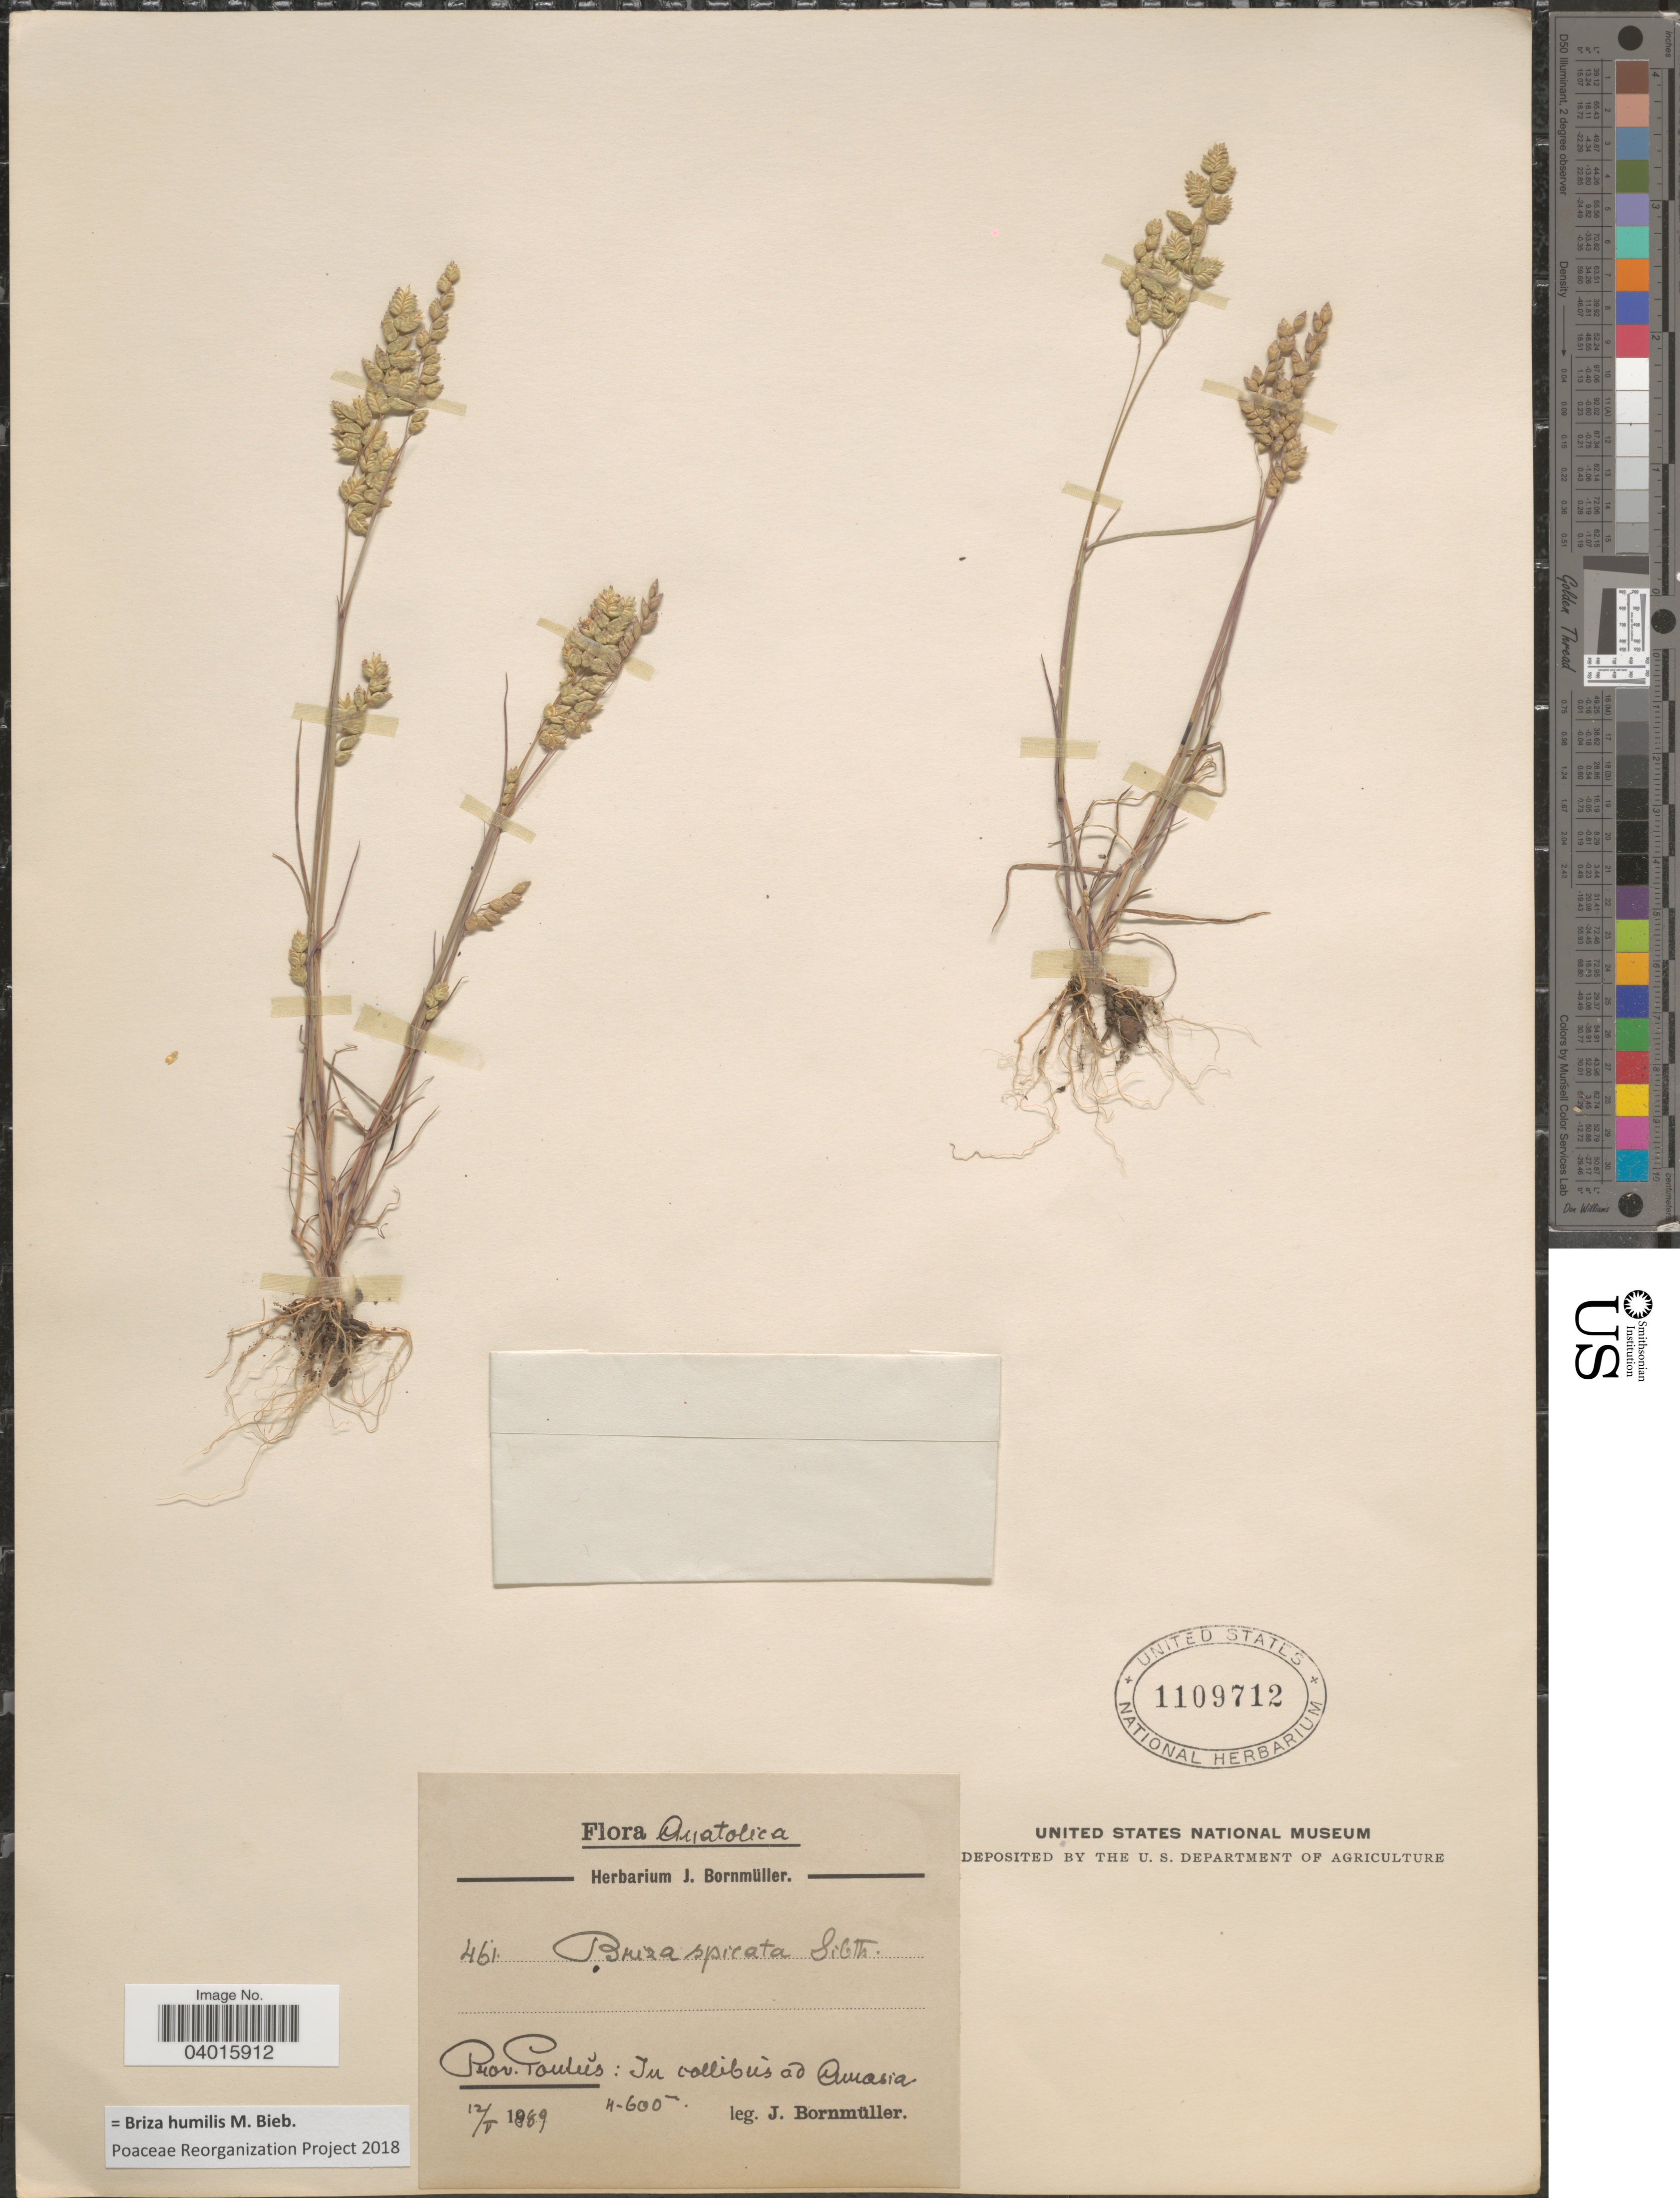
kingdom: Plantae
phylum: Tracheophyta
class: Liliopsida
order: Poales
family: Poaceae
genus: Briza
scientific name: Briza humilis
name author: M. Bieb.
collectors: J. Bornmüller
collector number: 461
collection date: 1889-05-12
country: Turkey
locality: Anatolica. Prov. Pontŭs : In collibus ad Amasia.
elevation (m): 400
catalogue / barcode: US 1109712